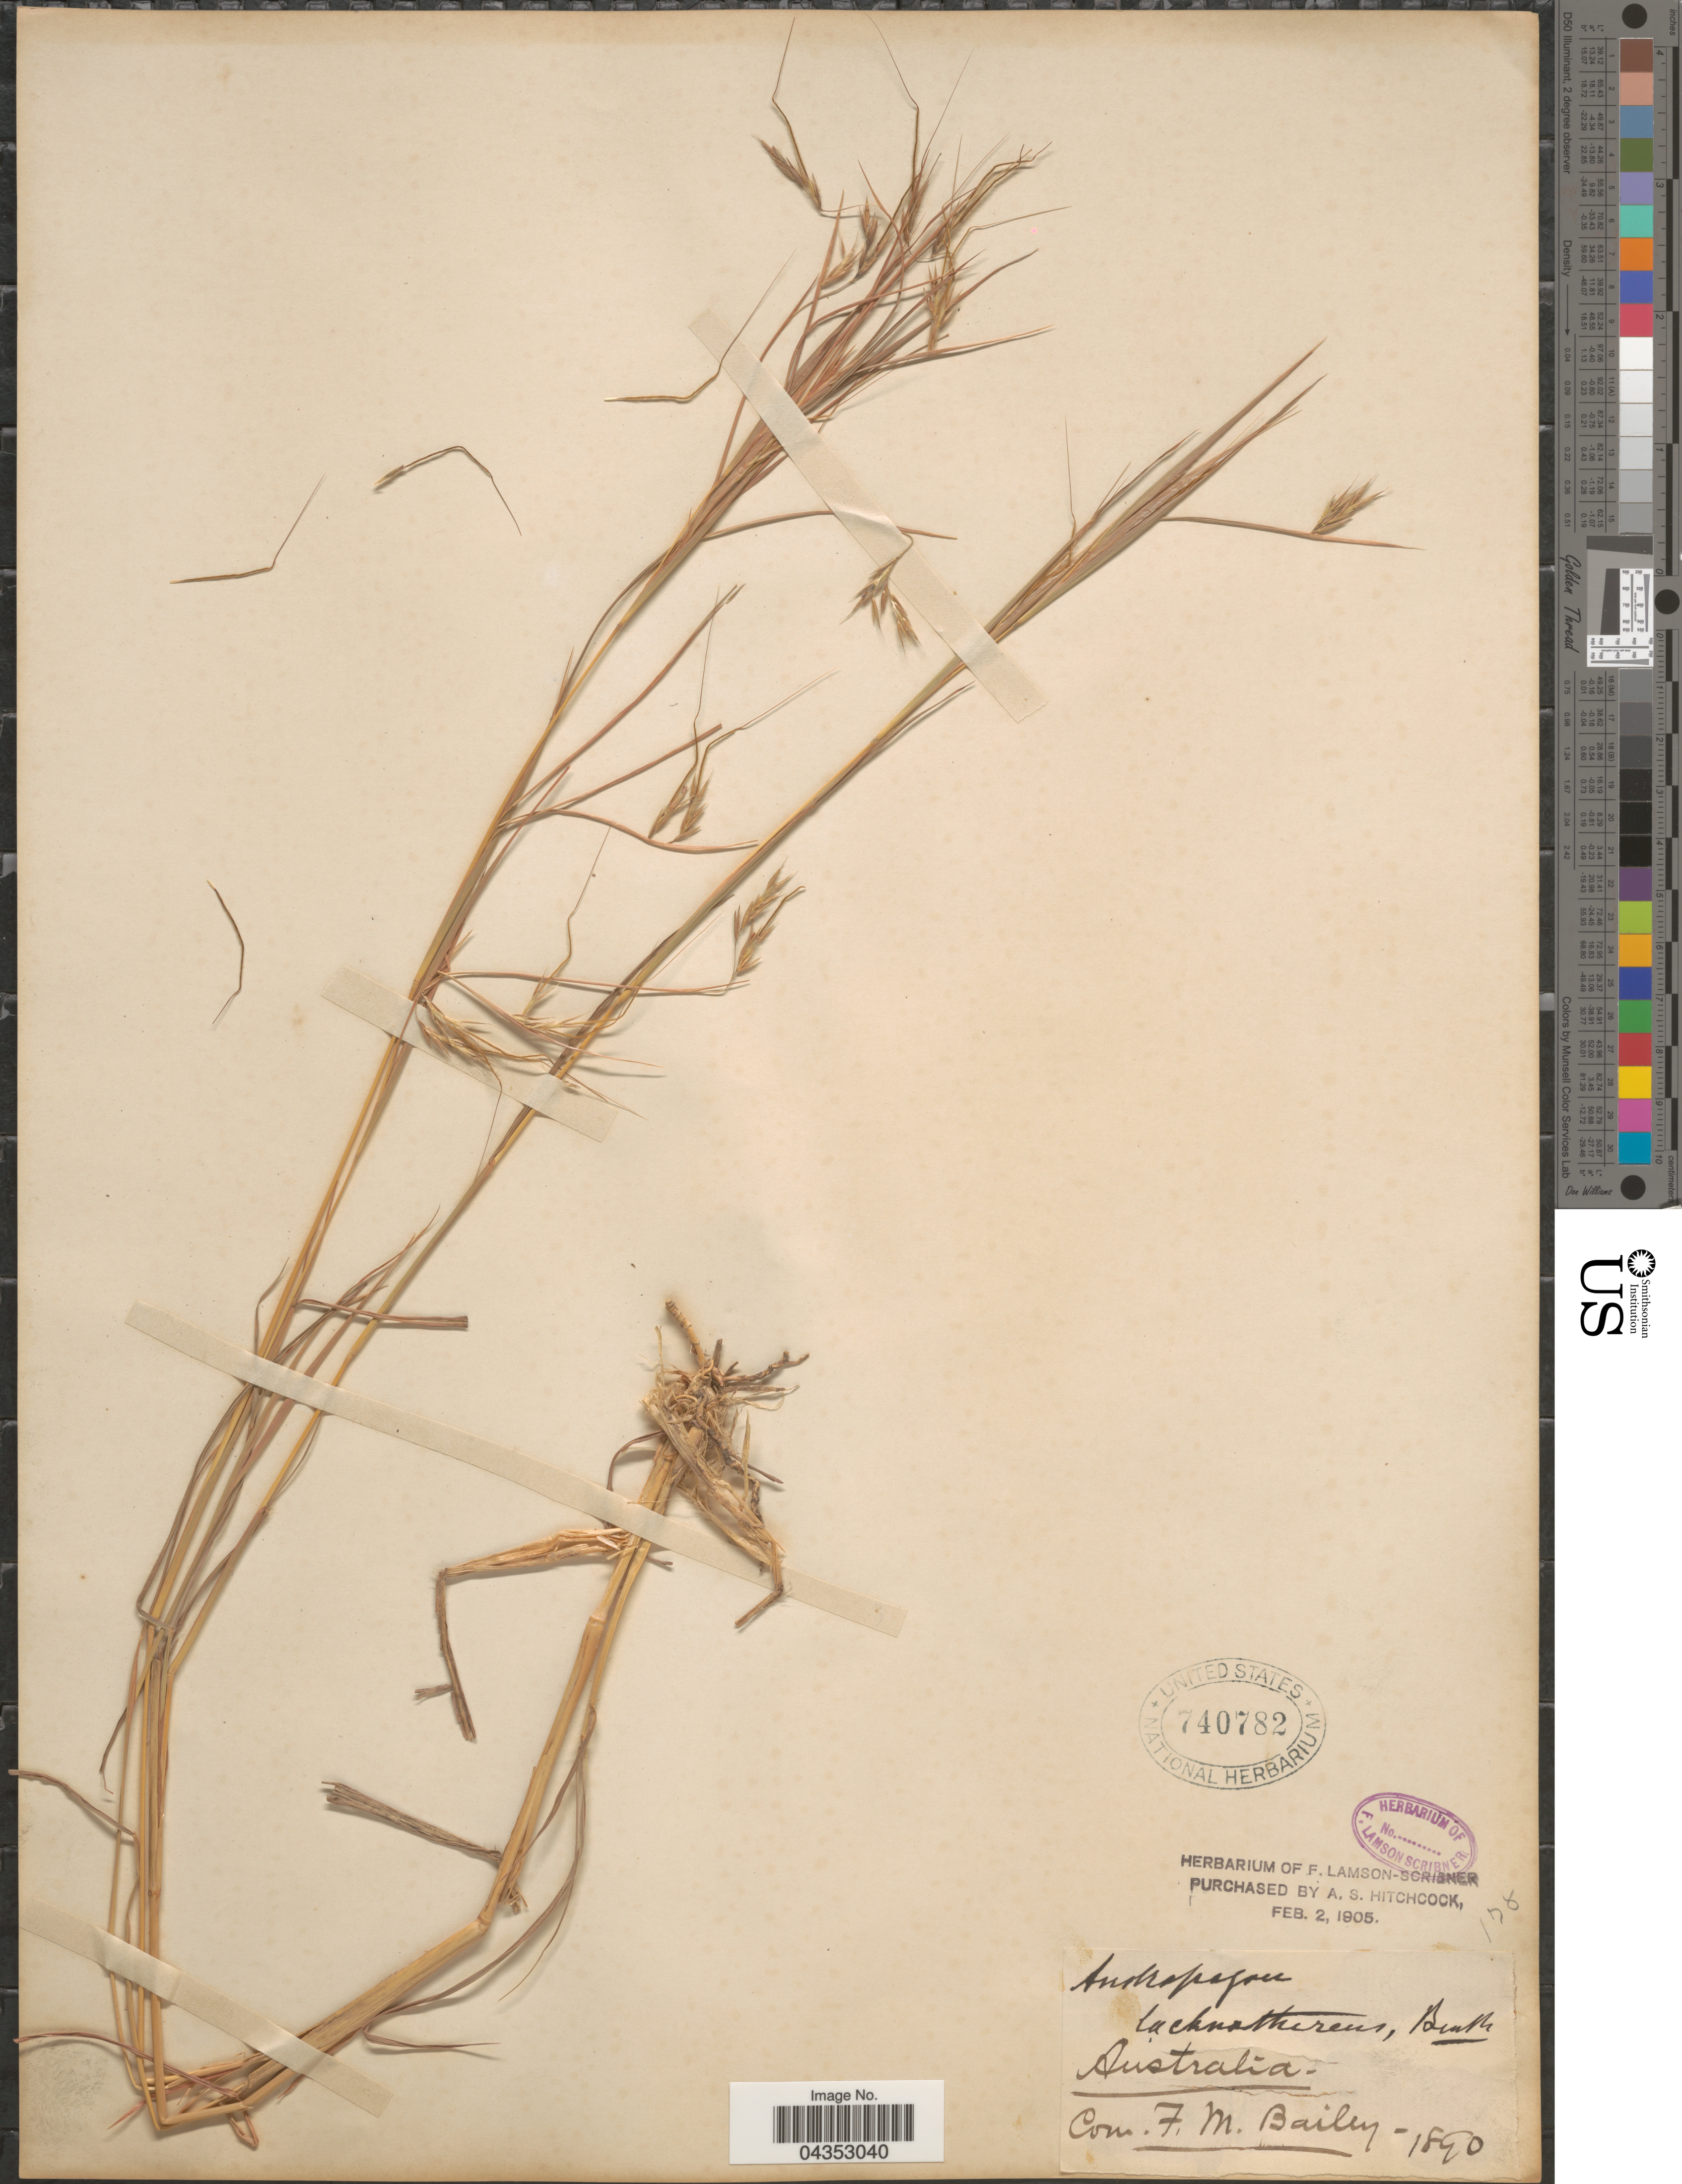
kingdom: Plantae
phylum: Tracheophyta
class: Liliopsida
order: Poales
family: Poaceae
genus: Hyparrhenia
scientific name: Hyparrhenia filipendula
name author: (Hochr.) Stapf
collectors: ex herb. F. Lamson Scribner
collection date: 1890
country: Australia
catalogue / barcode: US 740782